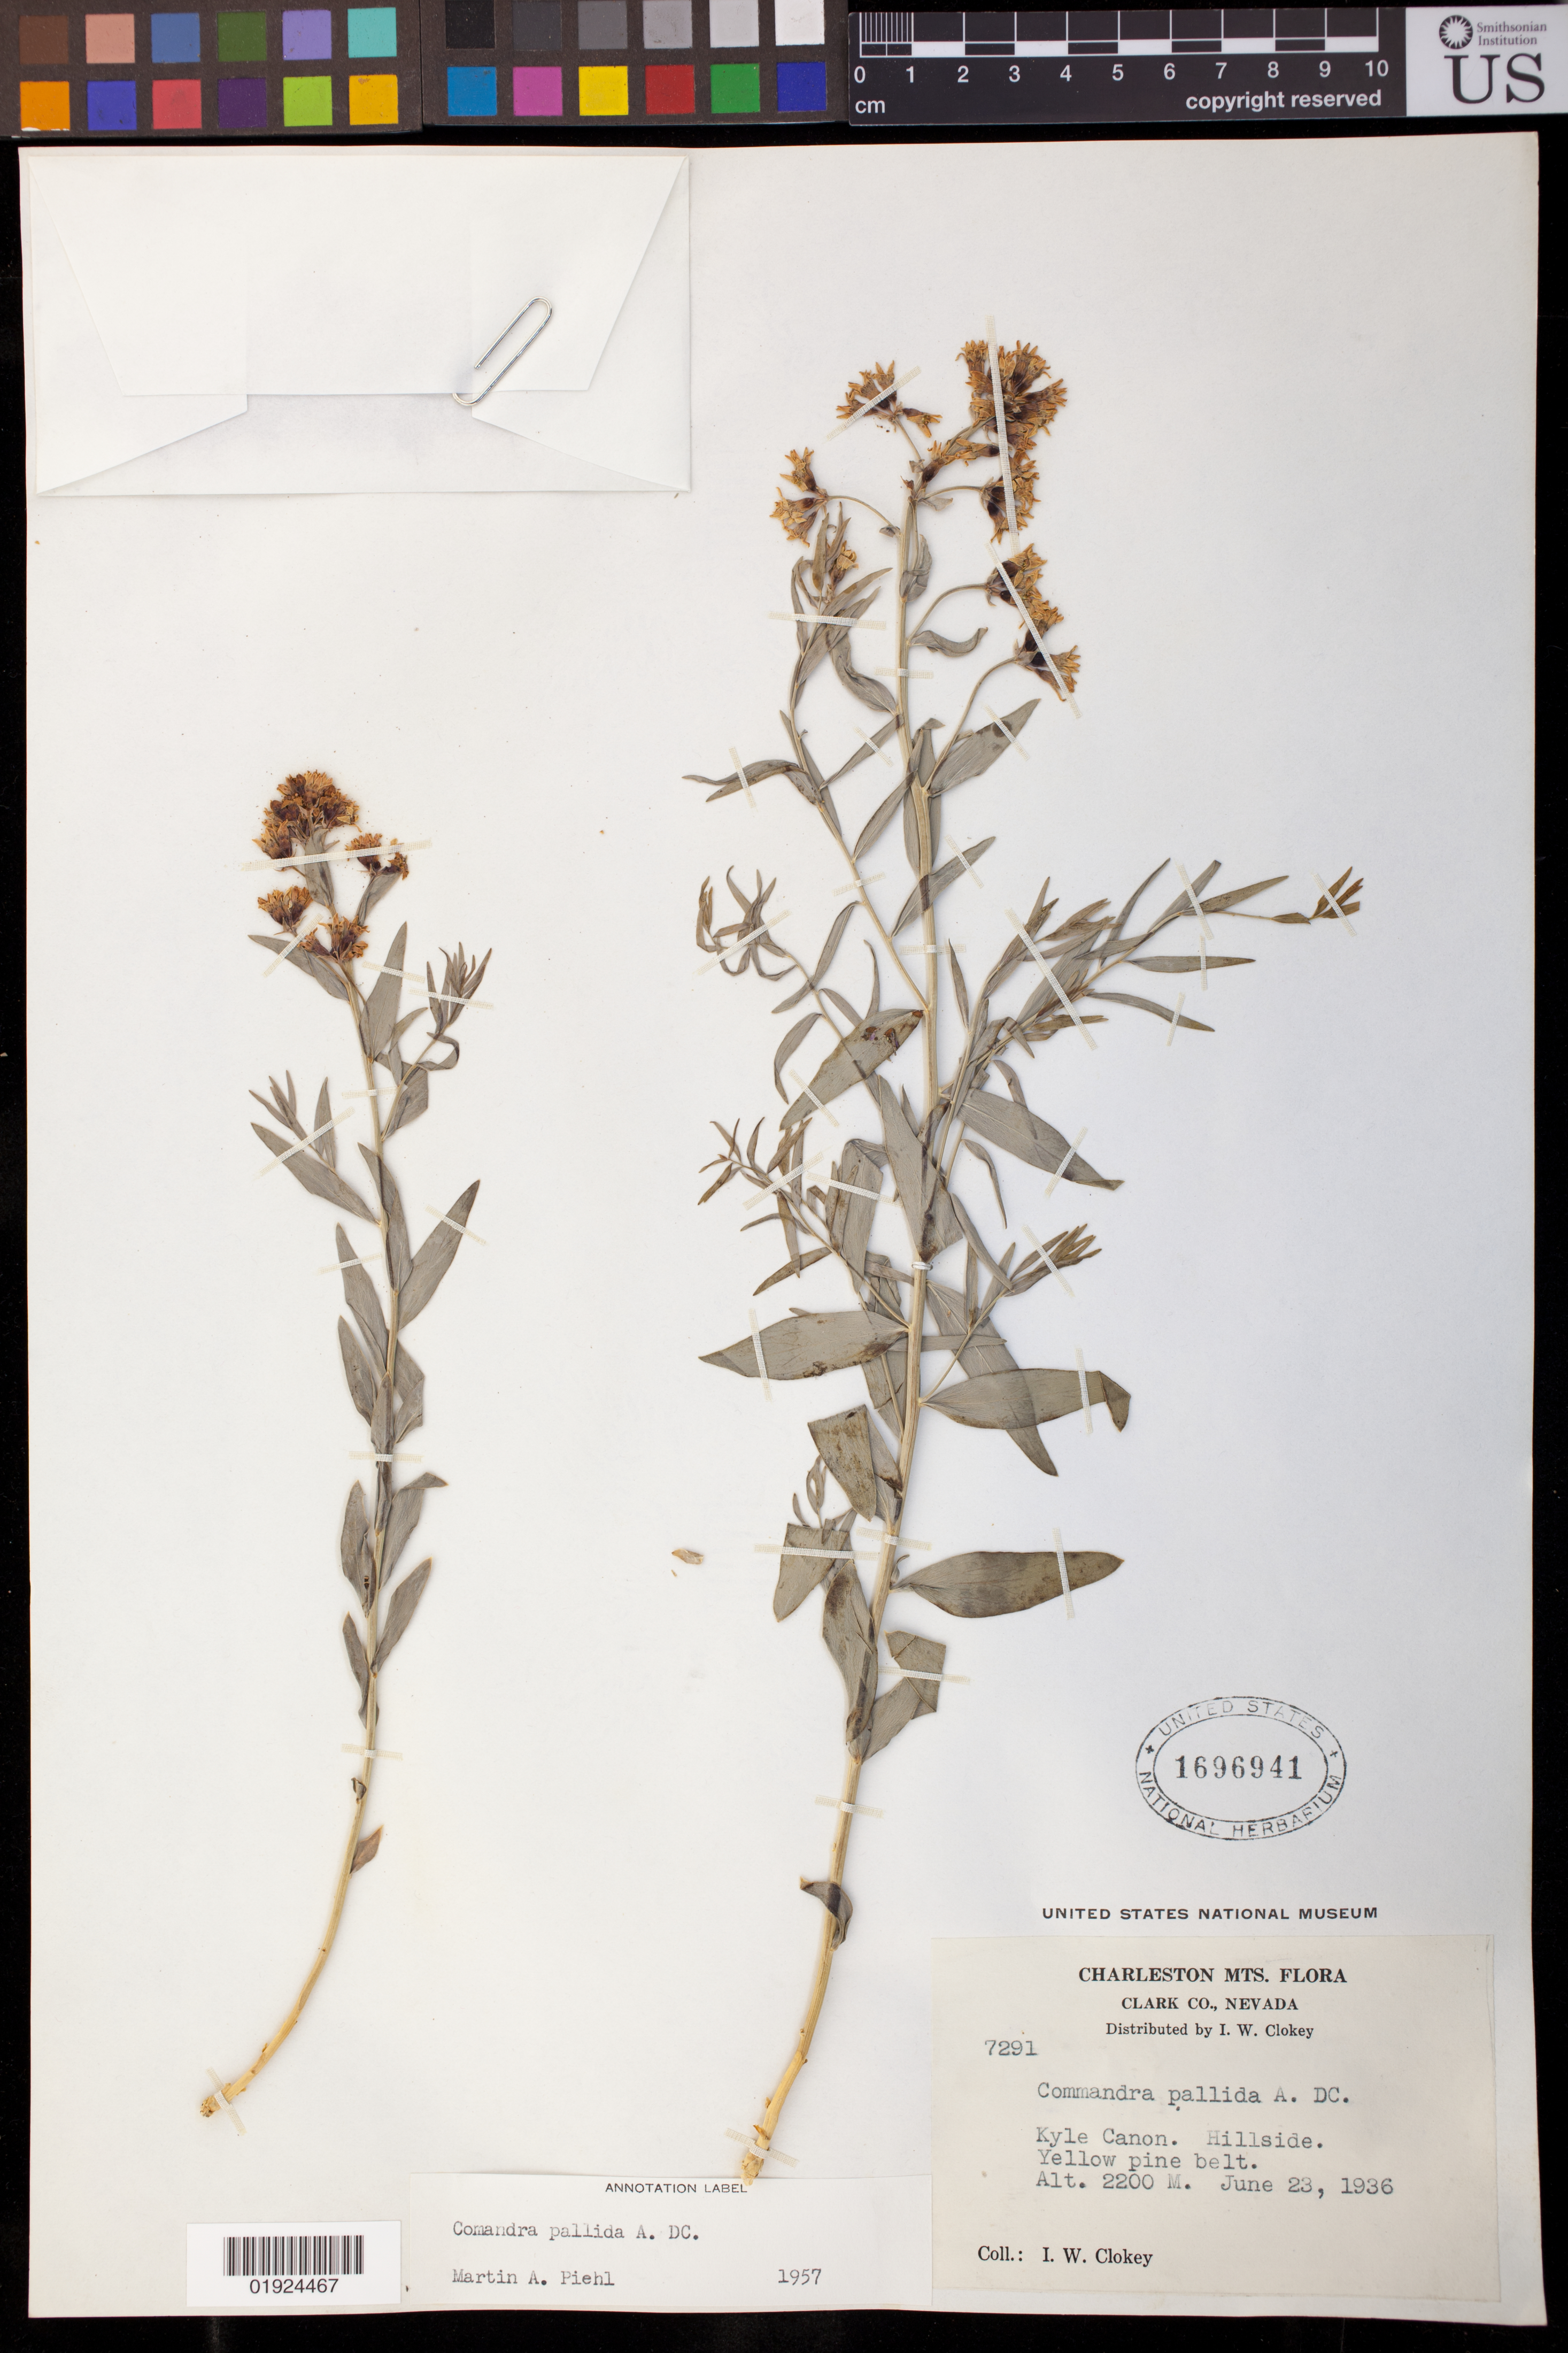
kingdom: Plantae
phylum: Tracheophyta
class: Magnoliopsida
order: Santalales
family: Comandraceae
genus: Comandra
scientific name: Comandra pallida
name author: A. DC.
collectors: I. W. Clokey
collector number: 7291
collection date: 1936-06-23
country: United States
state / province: Nevada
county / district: Clark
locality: Kyle Canon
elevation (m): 2200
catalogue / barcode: US 1696941